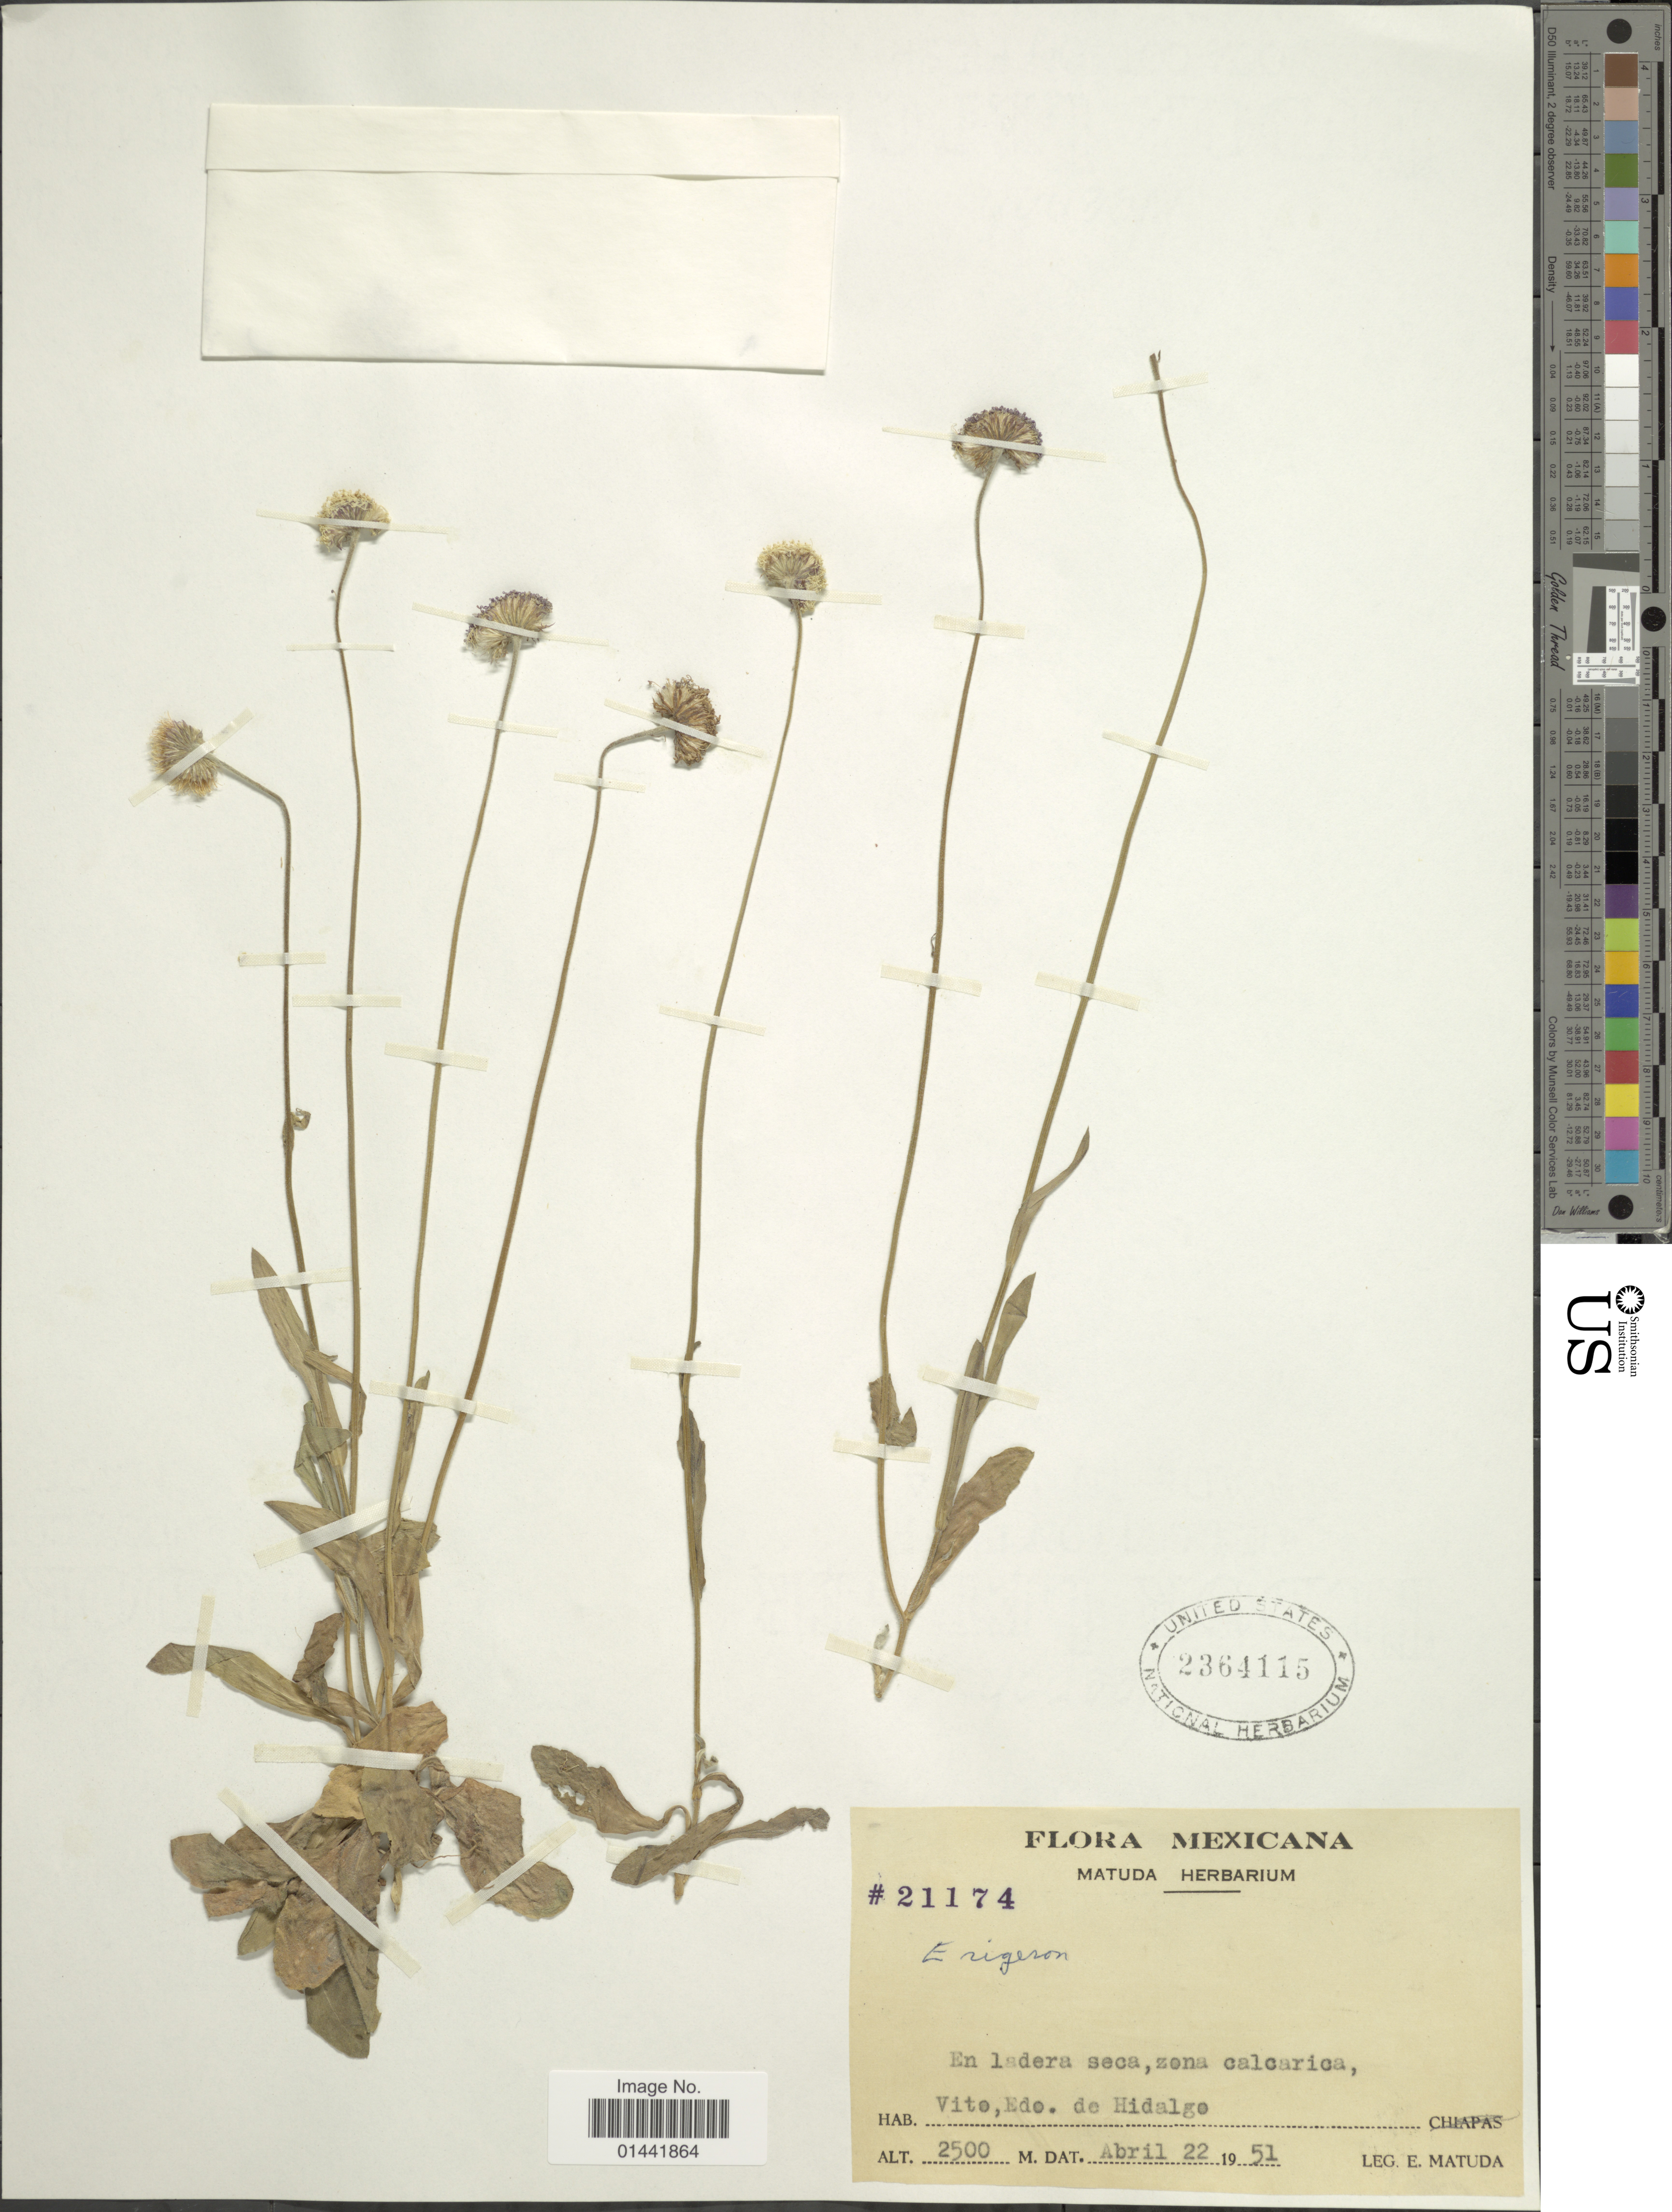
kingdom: Plantae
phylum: Tracheophyta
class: Magnoliopsida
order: Asterales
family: Asteraceae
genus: Erigeron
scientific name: Erigeron scaposus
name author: DC.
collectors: E. Matuda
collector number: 21174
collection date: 1951-04-22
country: Mexico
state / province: Hidalgo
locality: En ladera seca, zena calcarica, Vito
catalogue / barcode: US 2364115